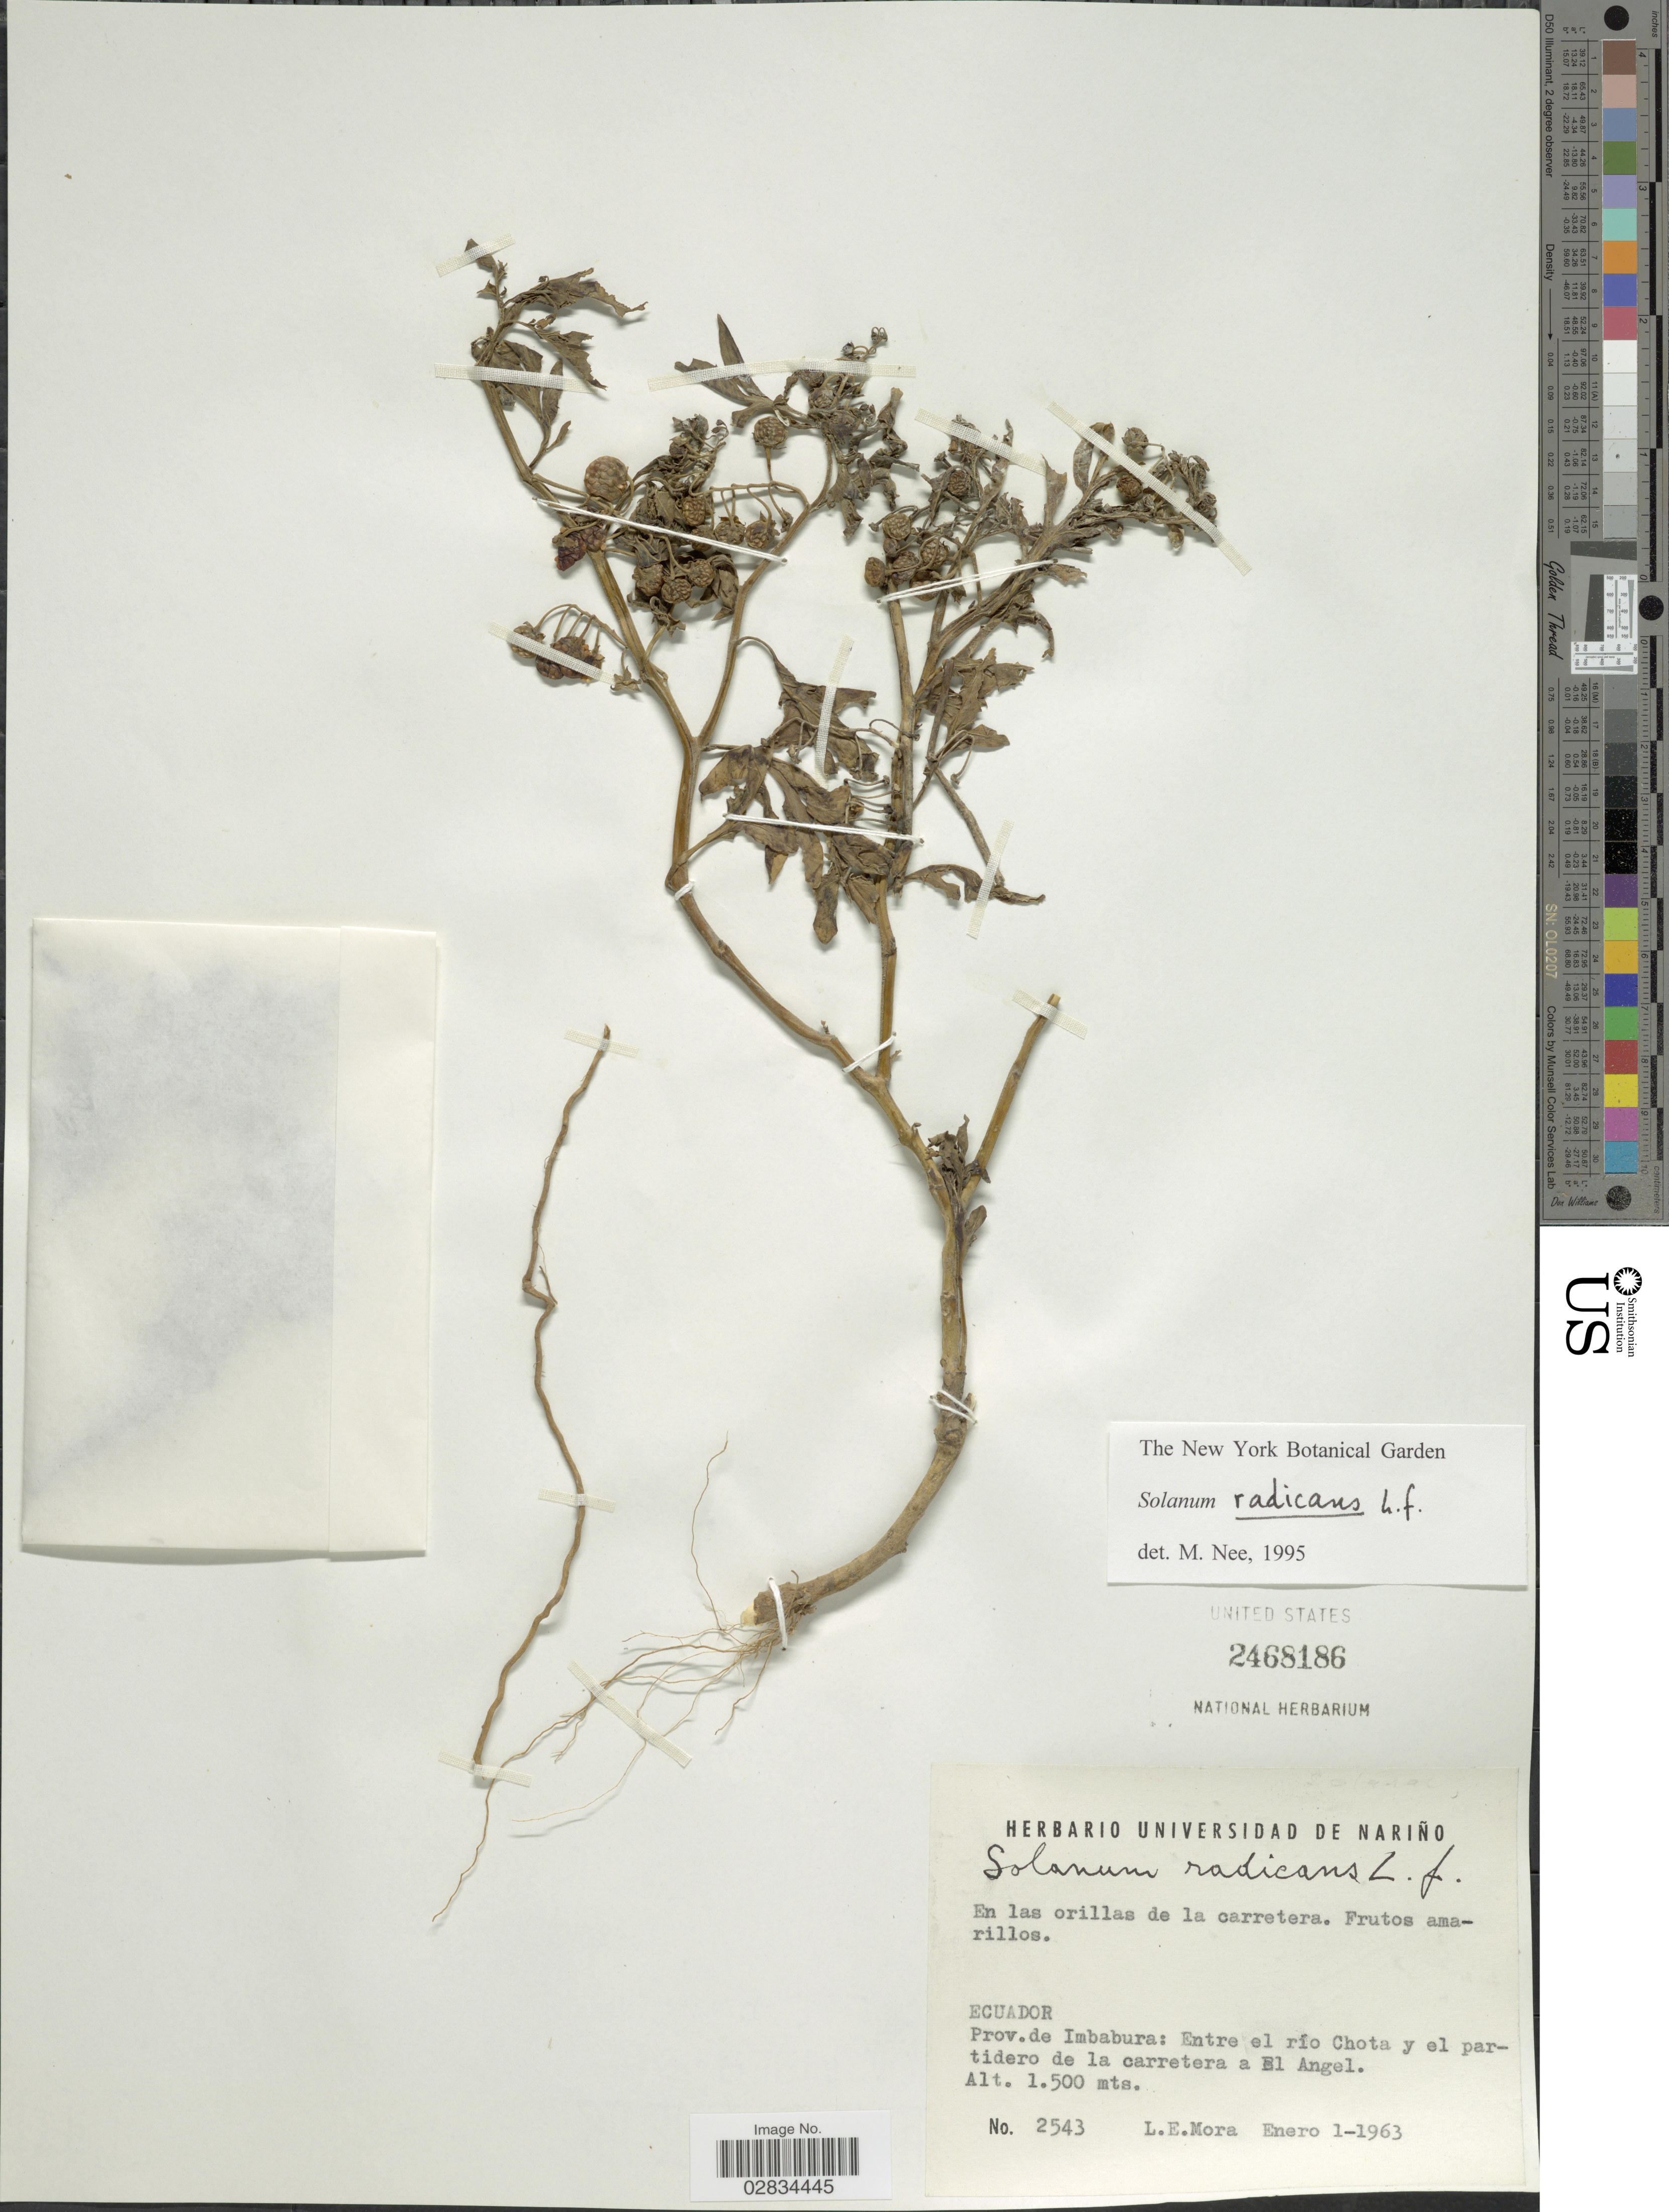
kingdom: Plantae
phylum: Tracheophyta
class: Magnoliopsida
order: Solanales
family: Solanaceae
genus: Solanum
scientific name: Solanum radicans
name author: L. f.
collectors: L. Mora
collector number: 2543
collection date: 1963-01-01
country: Ecuador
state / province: Imbabura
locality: Prov. de Imbabura: Entre el río Chota y el partidero de la carretera a El Angel.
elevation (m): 1500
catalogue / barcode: US 2468186